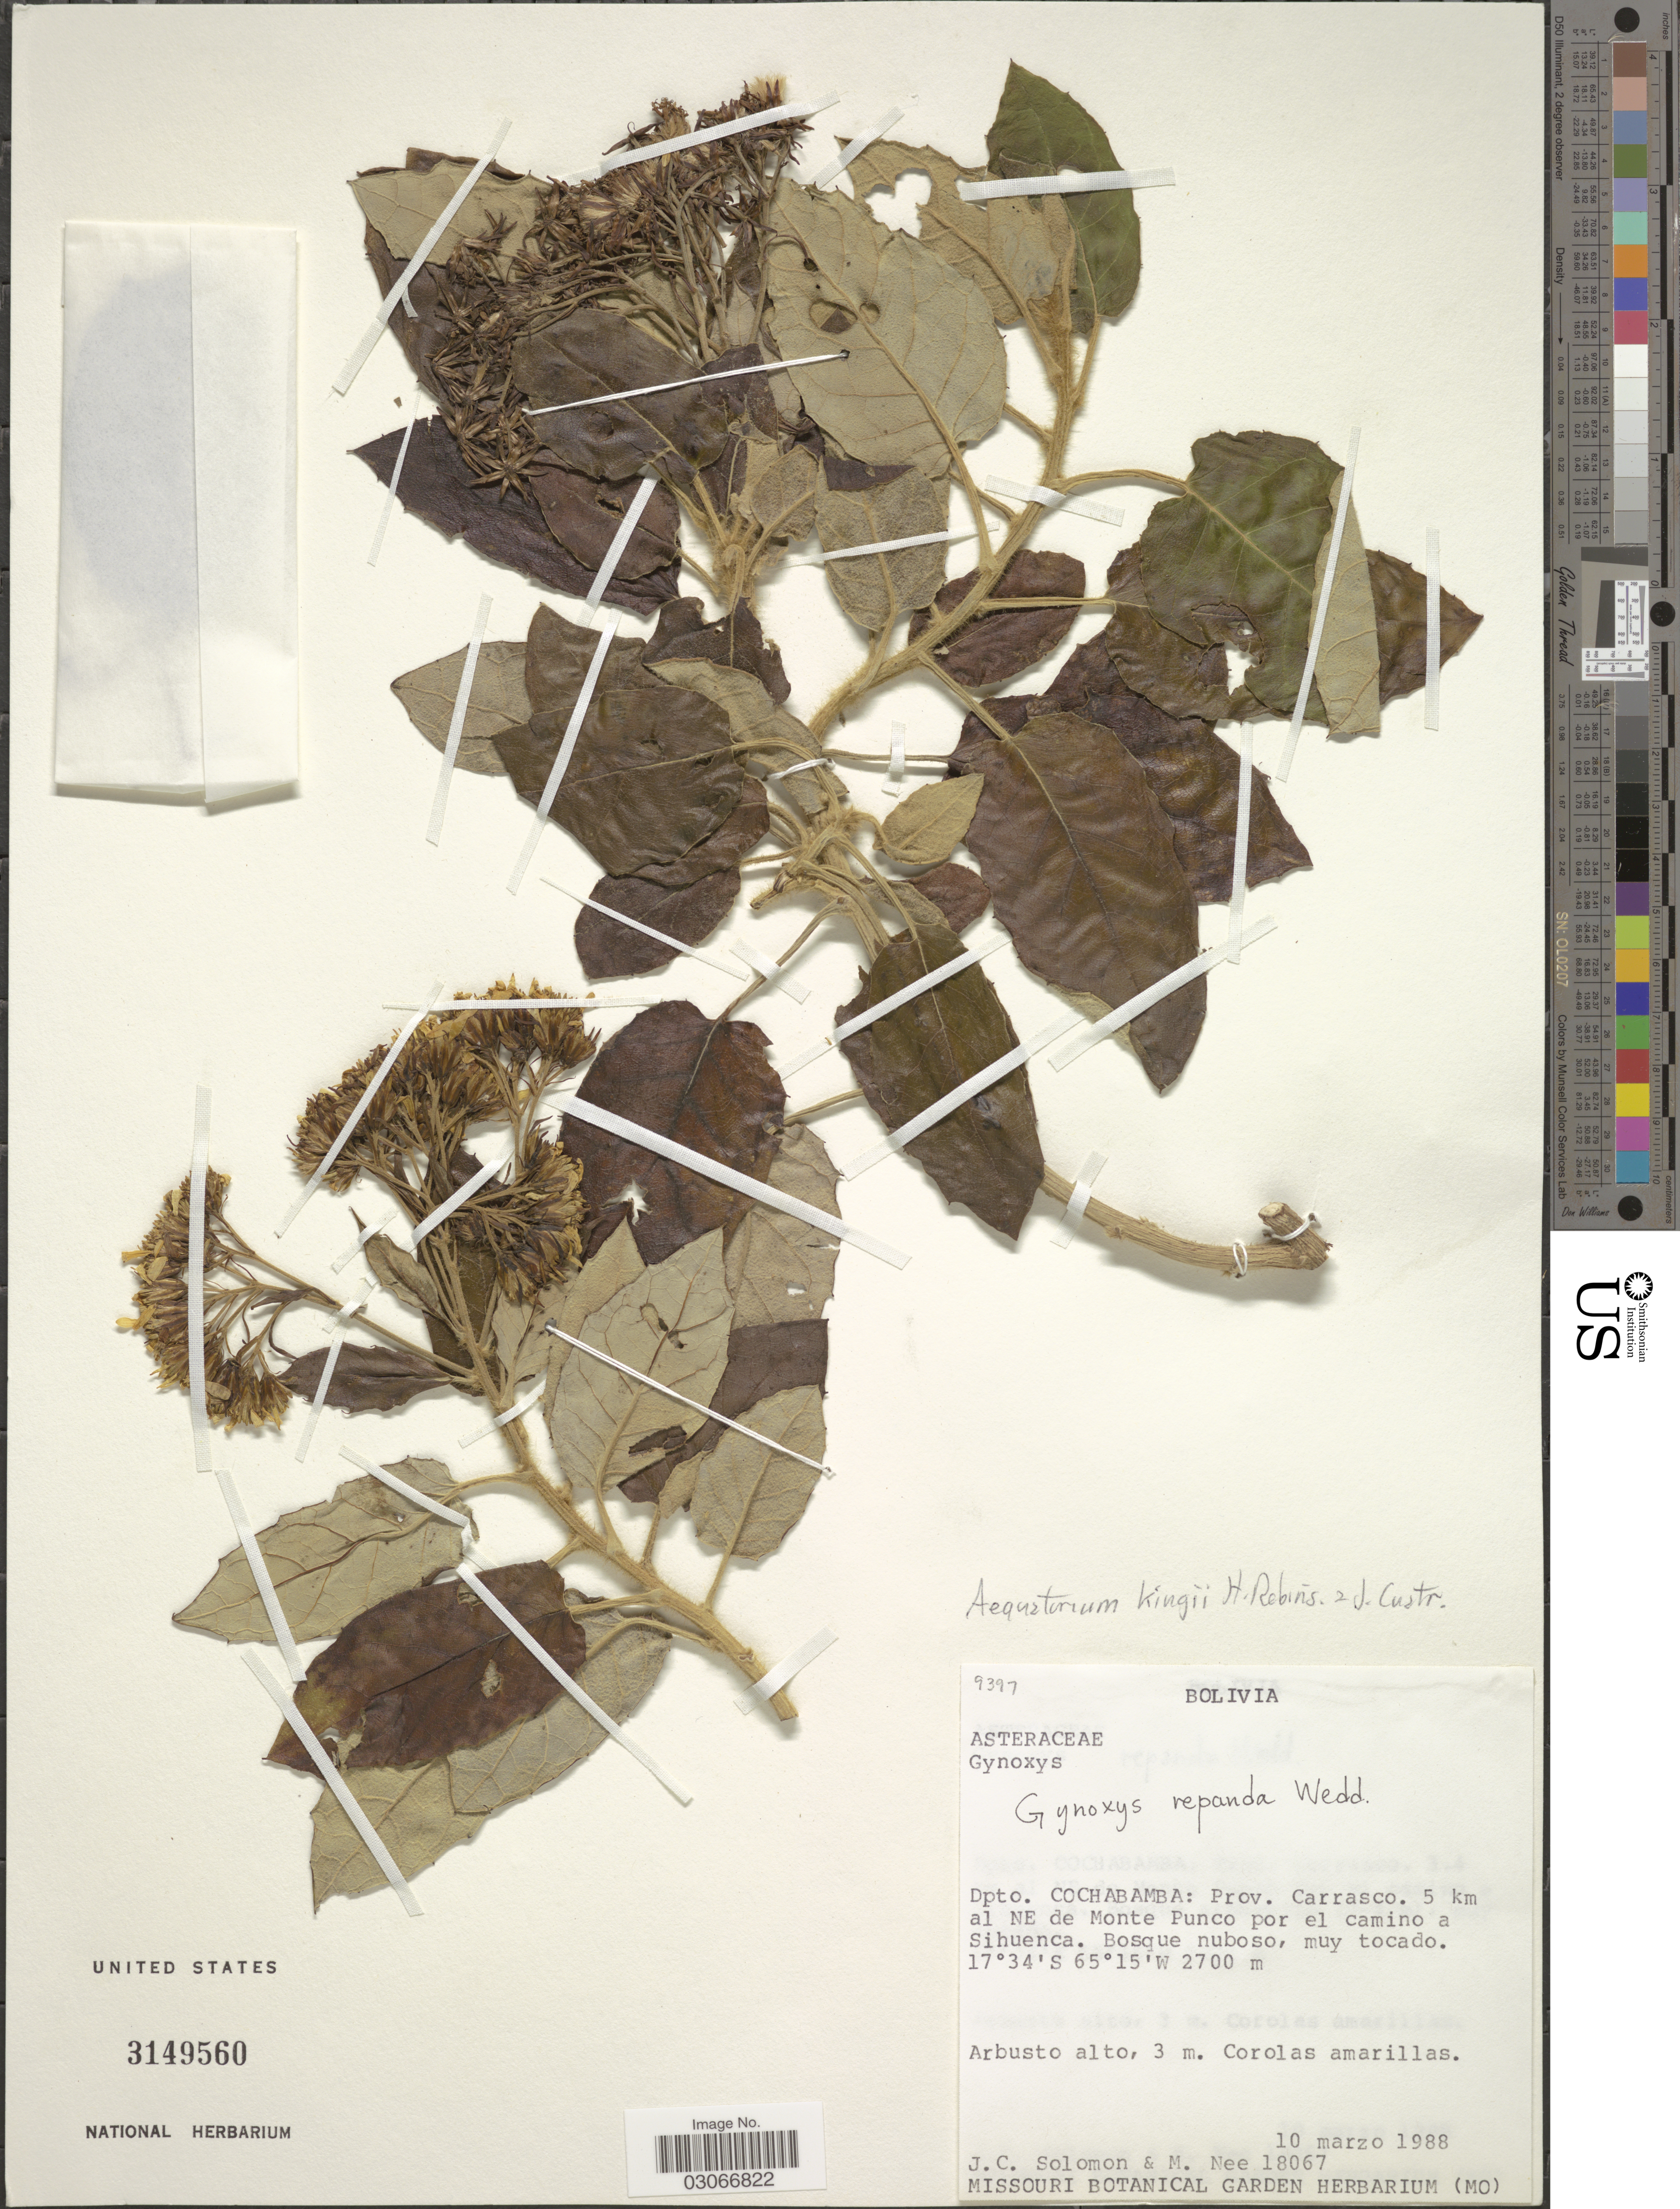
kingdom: Plantae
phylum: Tracheophyta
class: Magnoliopsida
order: Asterales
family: Asteraceae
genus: Nordenstamia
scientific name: Nordenstamia kingii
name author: (H. Rob. & Cuatrec.) B. Nord.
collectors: J. C. Solomon & M. Nee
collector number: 18067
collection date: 1988-03-10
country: Bolivia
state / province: Cochabamba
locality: Dpto. Cochabamba: Prov. Carrasco. 5 km al NE de Monte Punco por el camino a Sihuenca.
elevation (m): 2700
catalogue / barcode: US 3149560